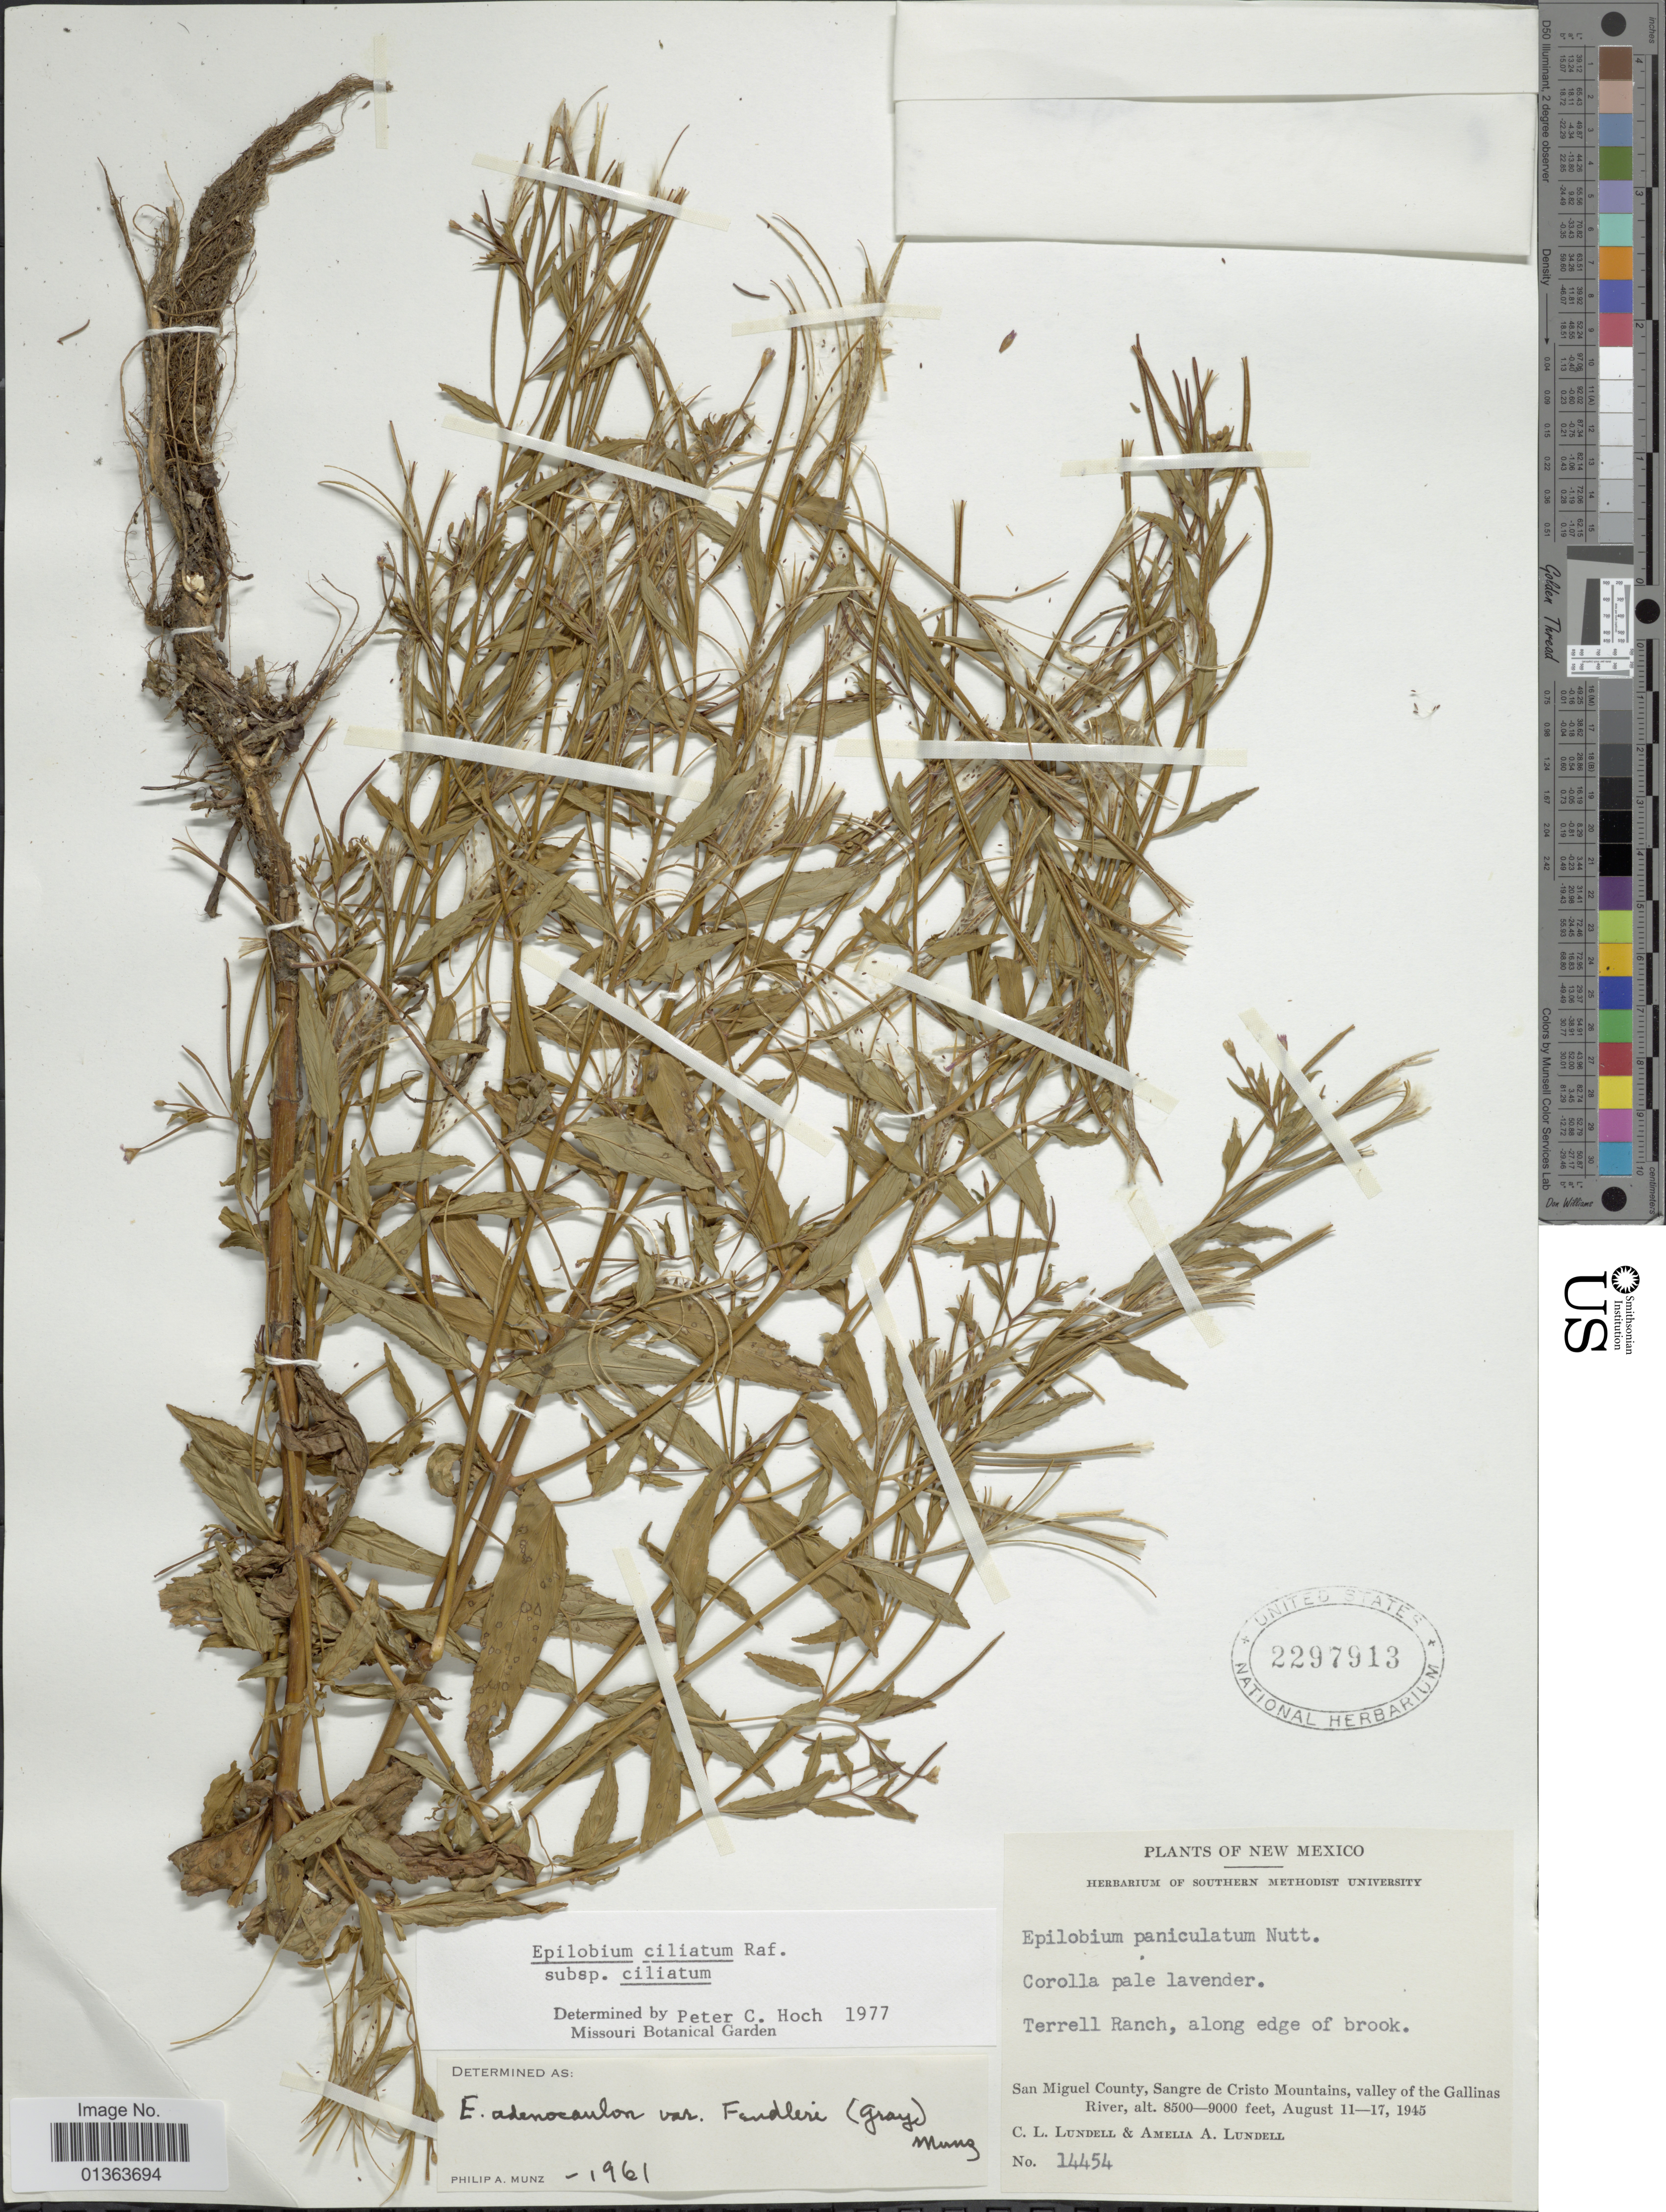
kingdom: Plantae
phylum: Tracheophyta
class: Magnoliopsida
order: Myrtales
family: Onagraceae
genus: Epilobium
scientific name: Epilobium ciliatum subsp. ciliatum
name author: Raf.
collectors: C. L. Lundell & A. A. Lundell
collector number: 14454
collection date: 1945-08-11/1945-08-17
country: United States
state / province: New Mexico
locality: Terrell Ranch, along edge of brook. San Miguel County, Sangre de Cristo Mountains, valley of the Gallinas River.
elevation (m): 2591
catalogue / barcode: US 2297913